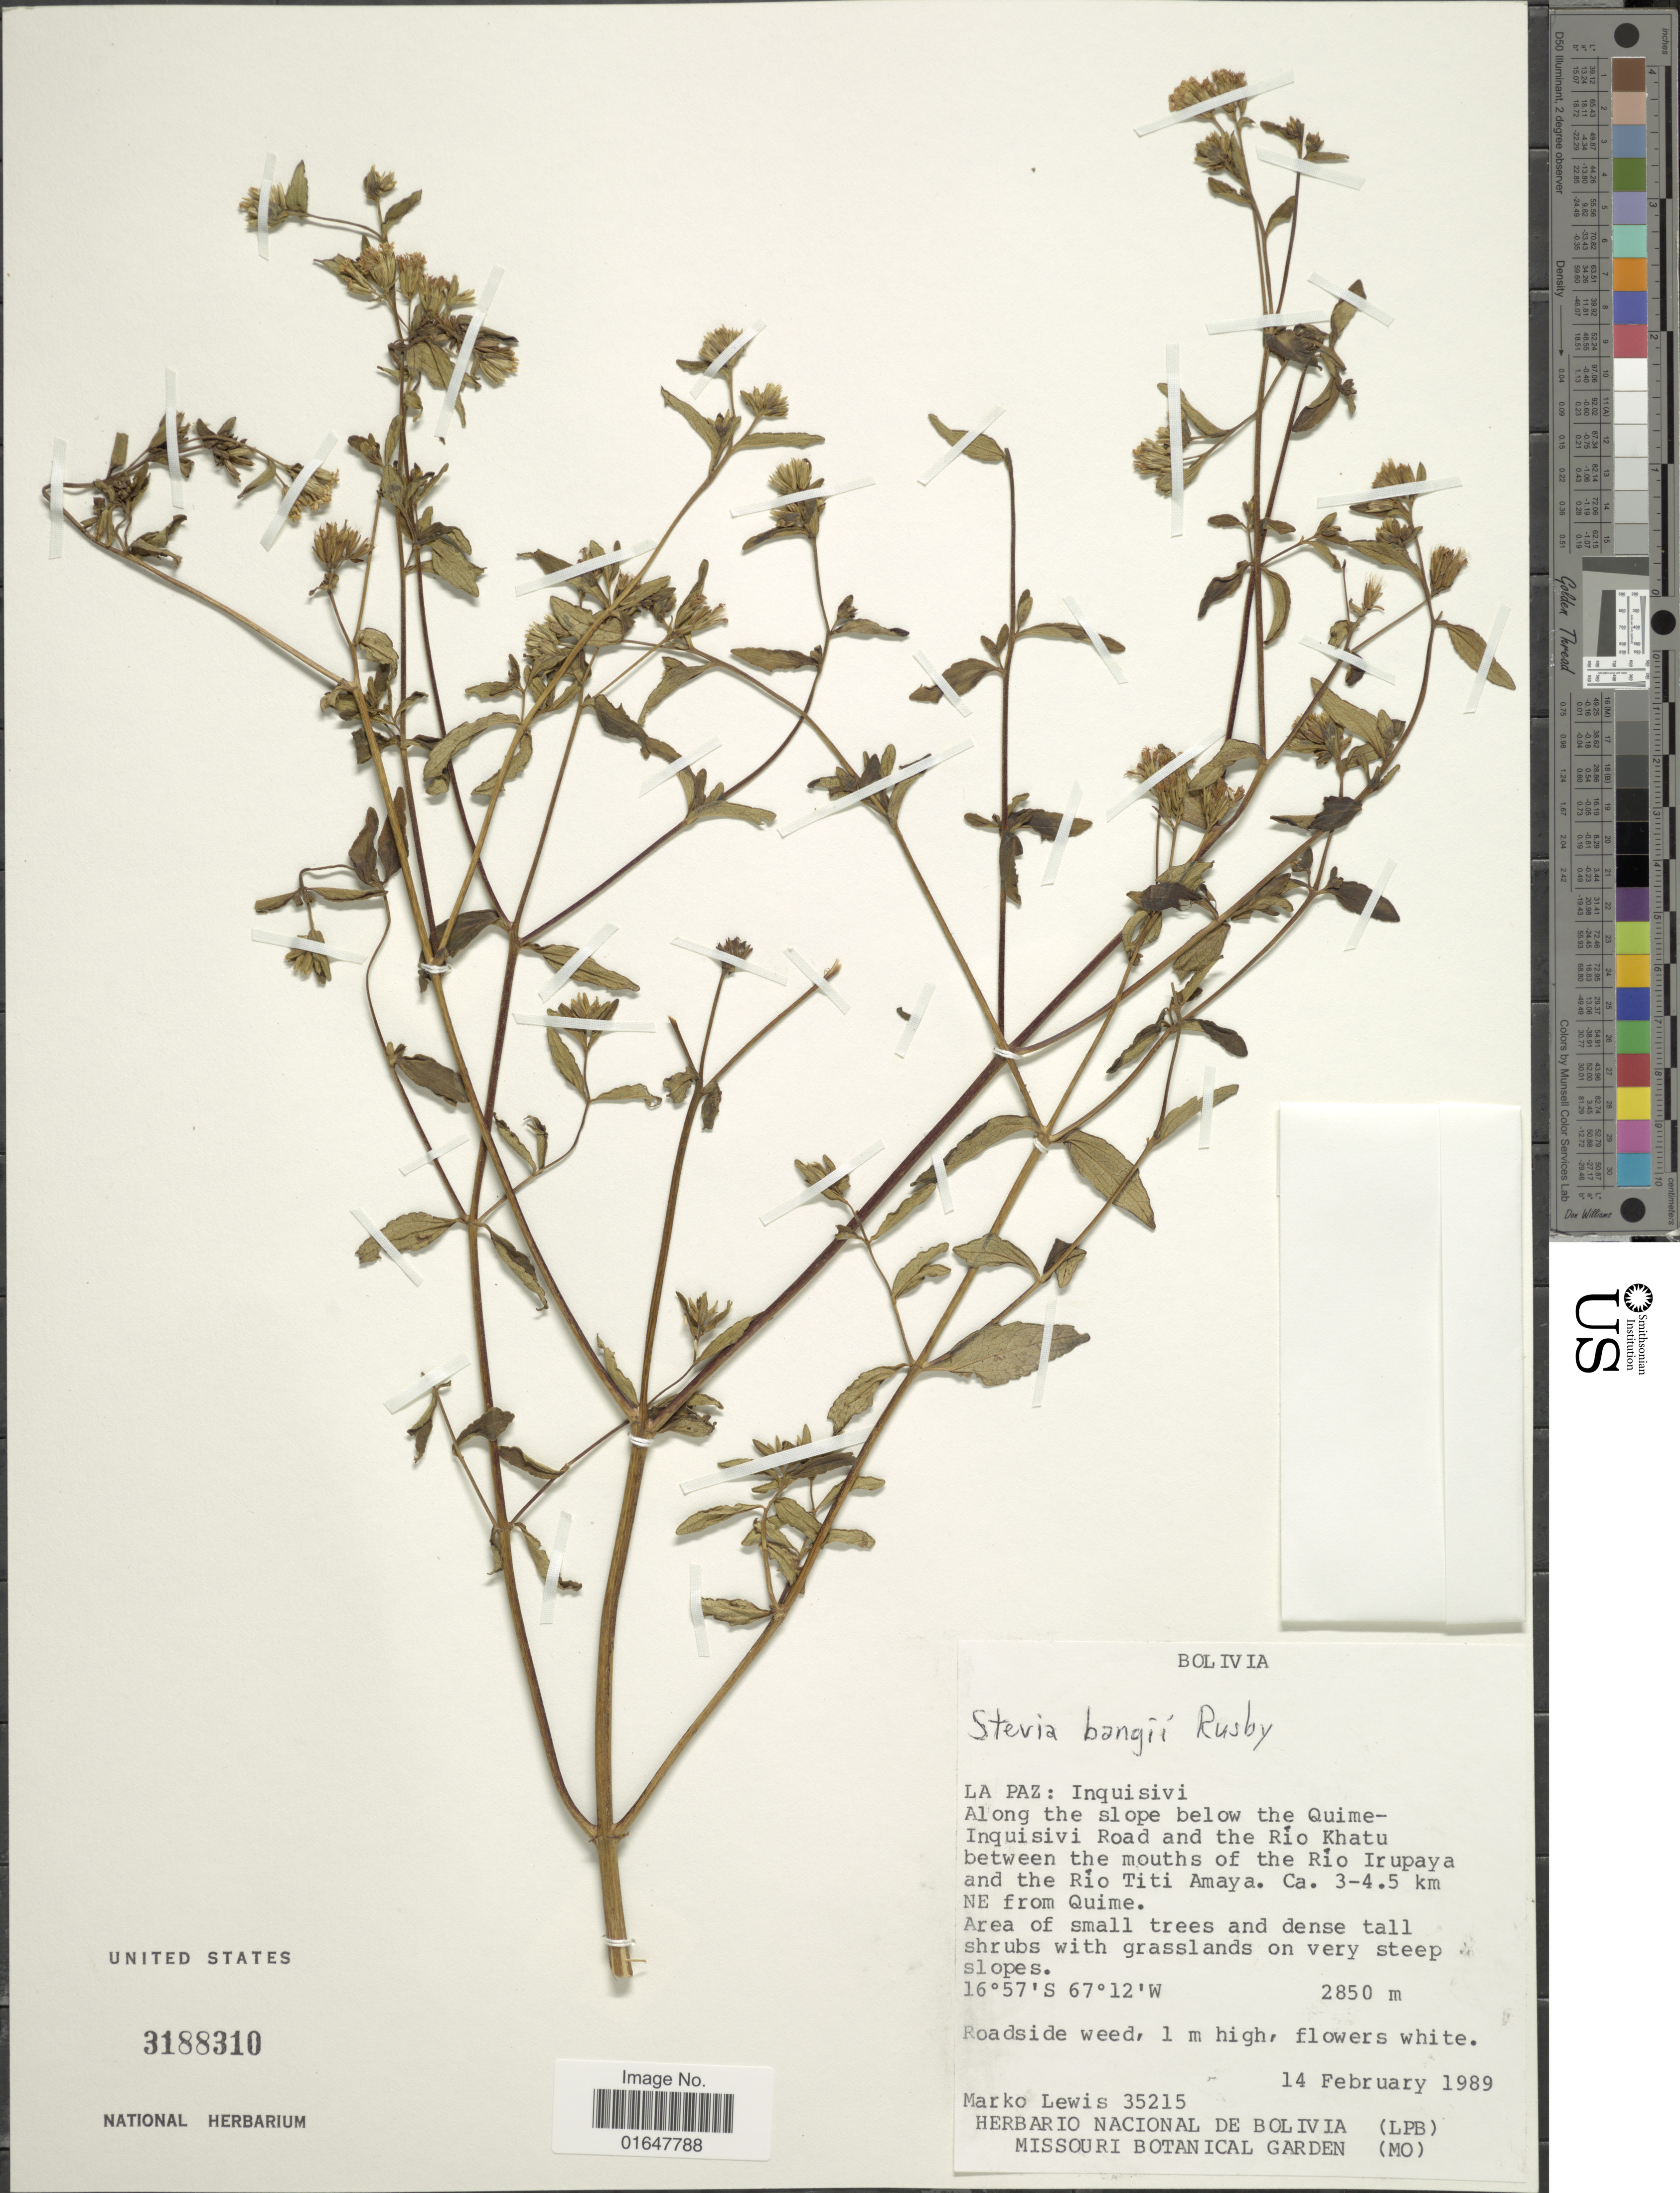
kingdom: Plantae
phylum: Tracheophyta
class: Magnoliopsida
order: Asterales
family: Asteraceae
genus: Stevia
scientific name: Stevia bangii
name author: Rusby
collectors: M. A. Lewis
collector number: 35215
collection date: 1989-02-14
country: Bolivia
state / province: La Paz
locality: Inquisivi, along the slope below the Quime-Inquisivi Road and the Rio Khatu between the mouths of the Rio Irupaya and the Rio Titi Amaya ca 3-4.5 km NE from Quime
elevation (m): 2850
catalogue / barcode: US 3188310